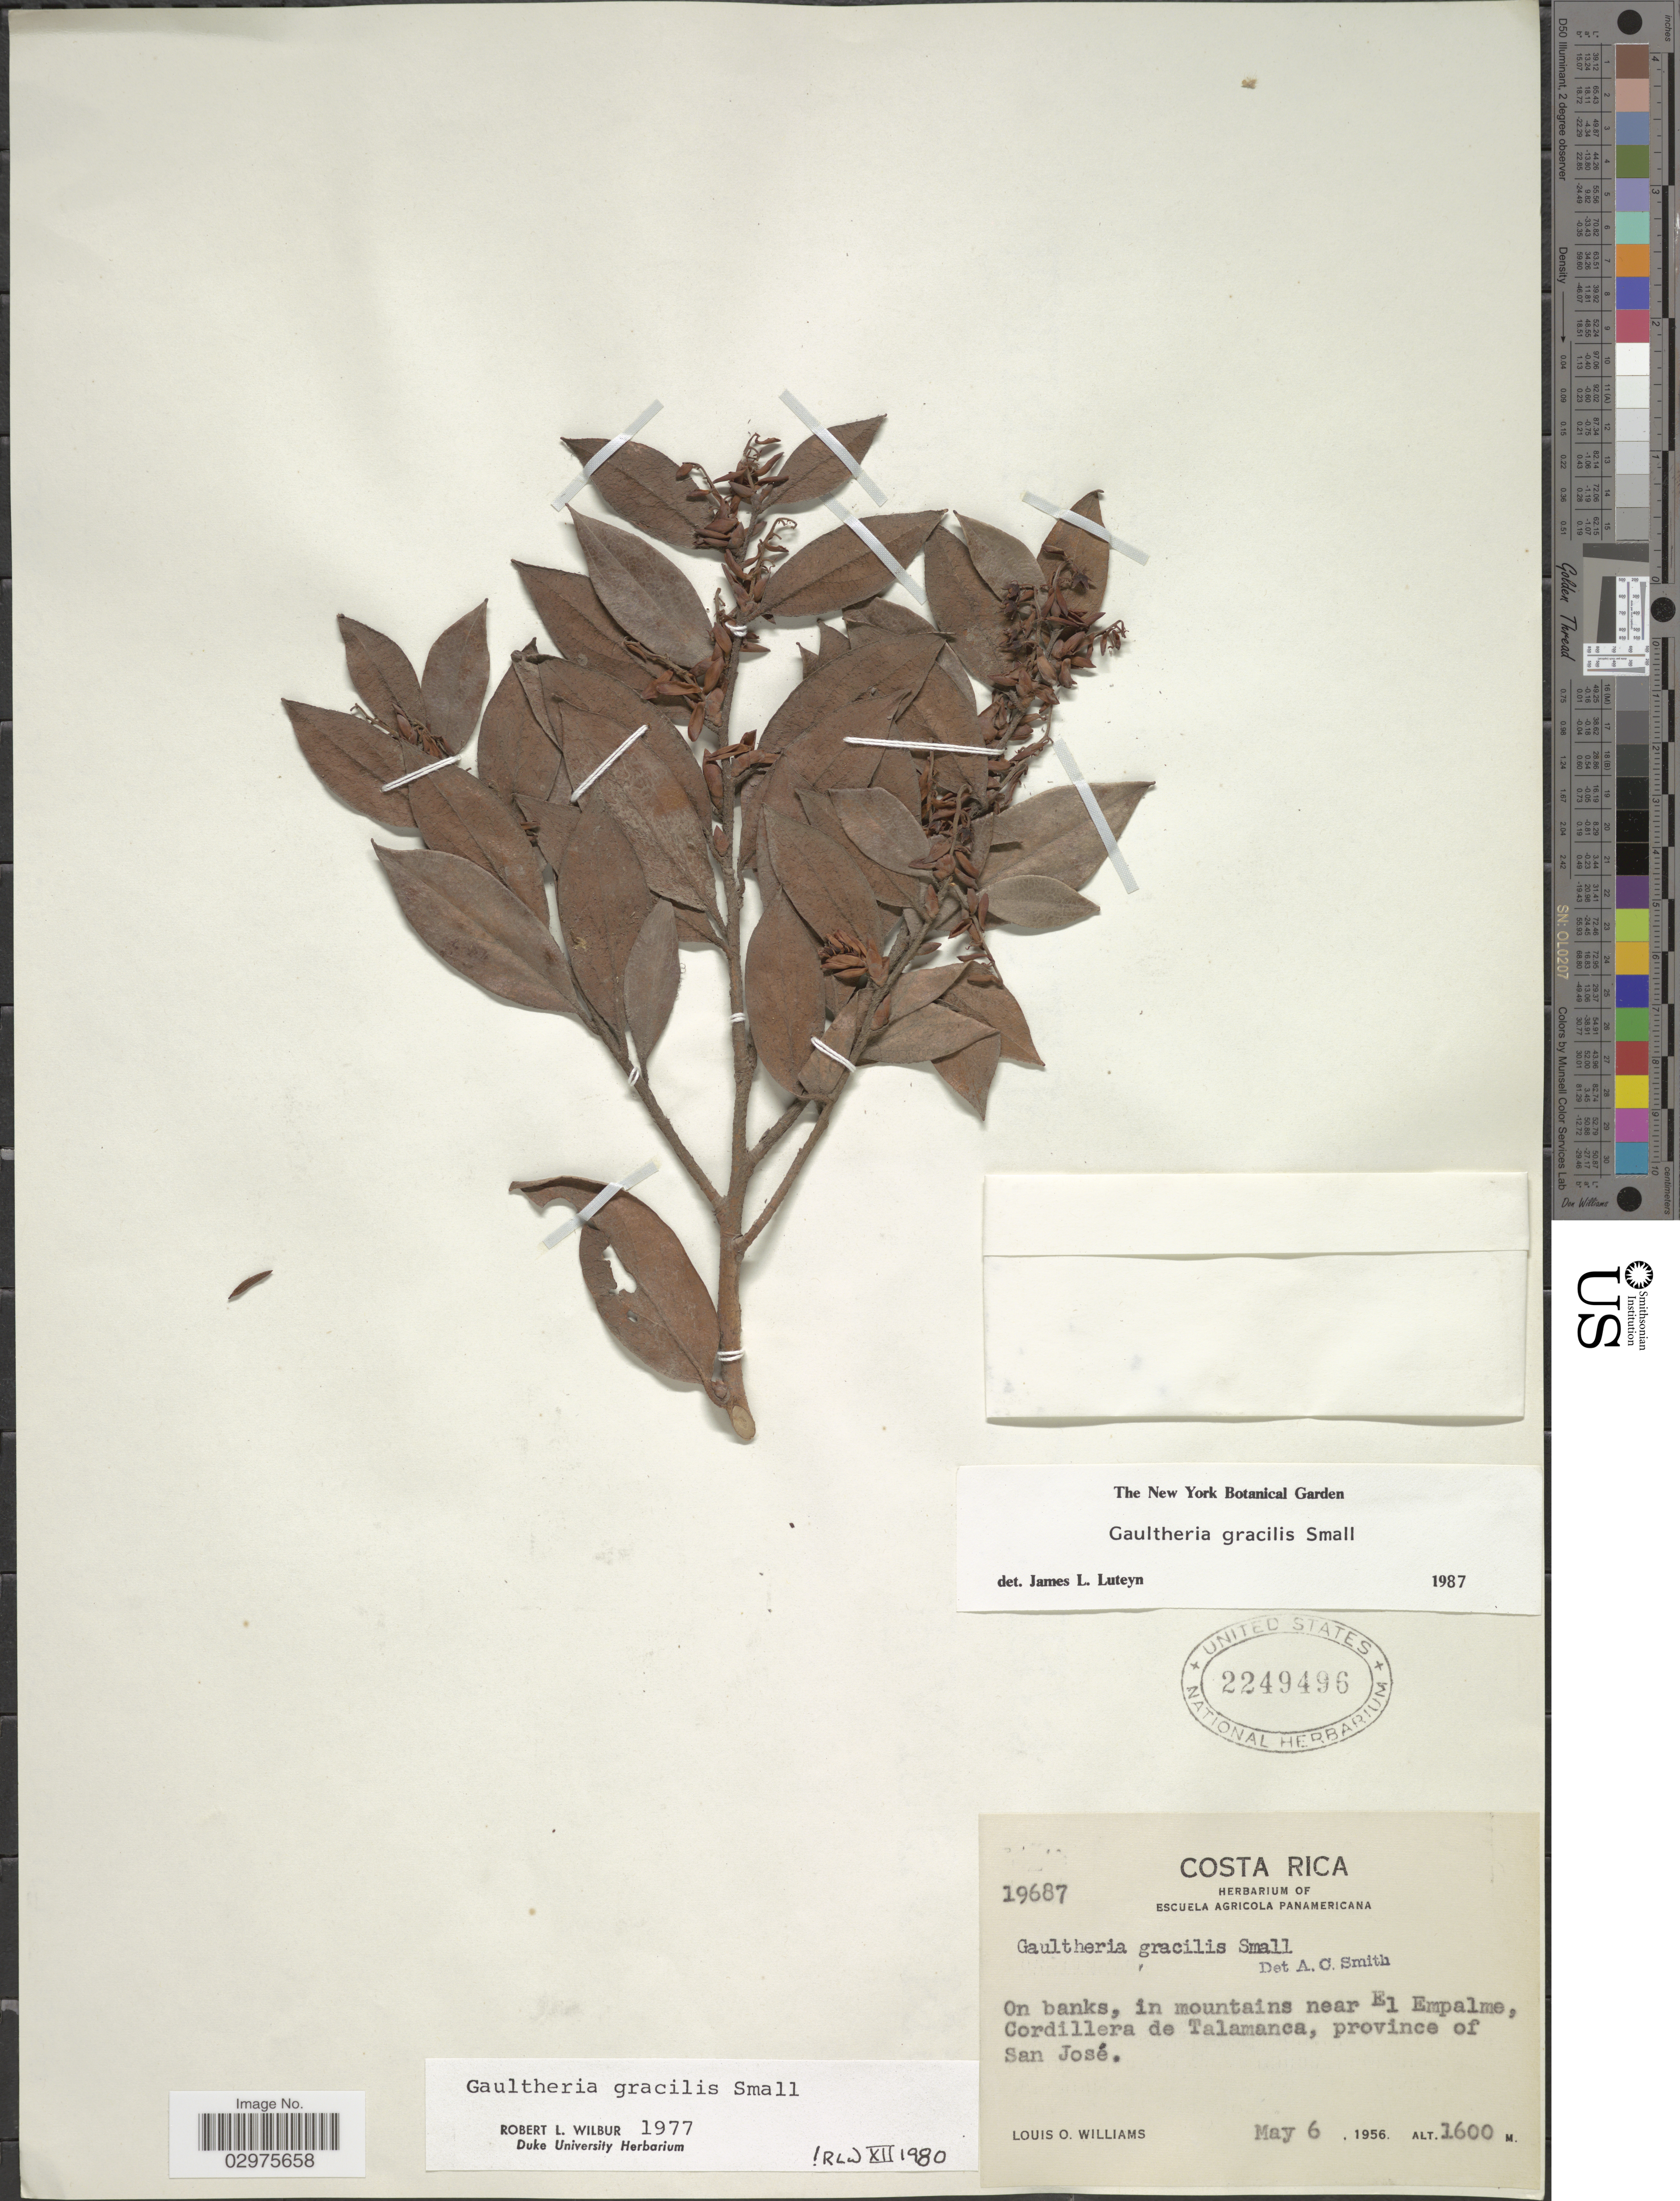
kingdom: Plantae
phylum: Tracheophyta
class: Magnoliopsida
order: Ericales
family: Ericaceae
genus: Gaultheria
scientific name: Gaultheria gracilis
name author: Small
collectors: L. O. Williams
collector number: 19687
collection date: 1956-05-06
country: Costa Rica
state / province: San José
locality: In mountains near El Empalme, Cordillera de Talamanca.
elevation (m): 1600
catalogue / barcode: US 2249496